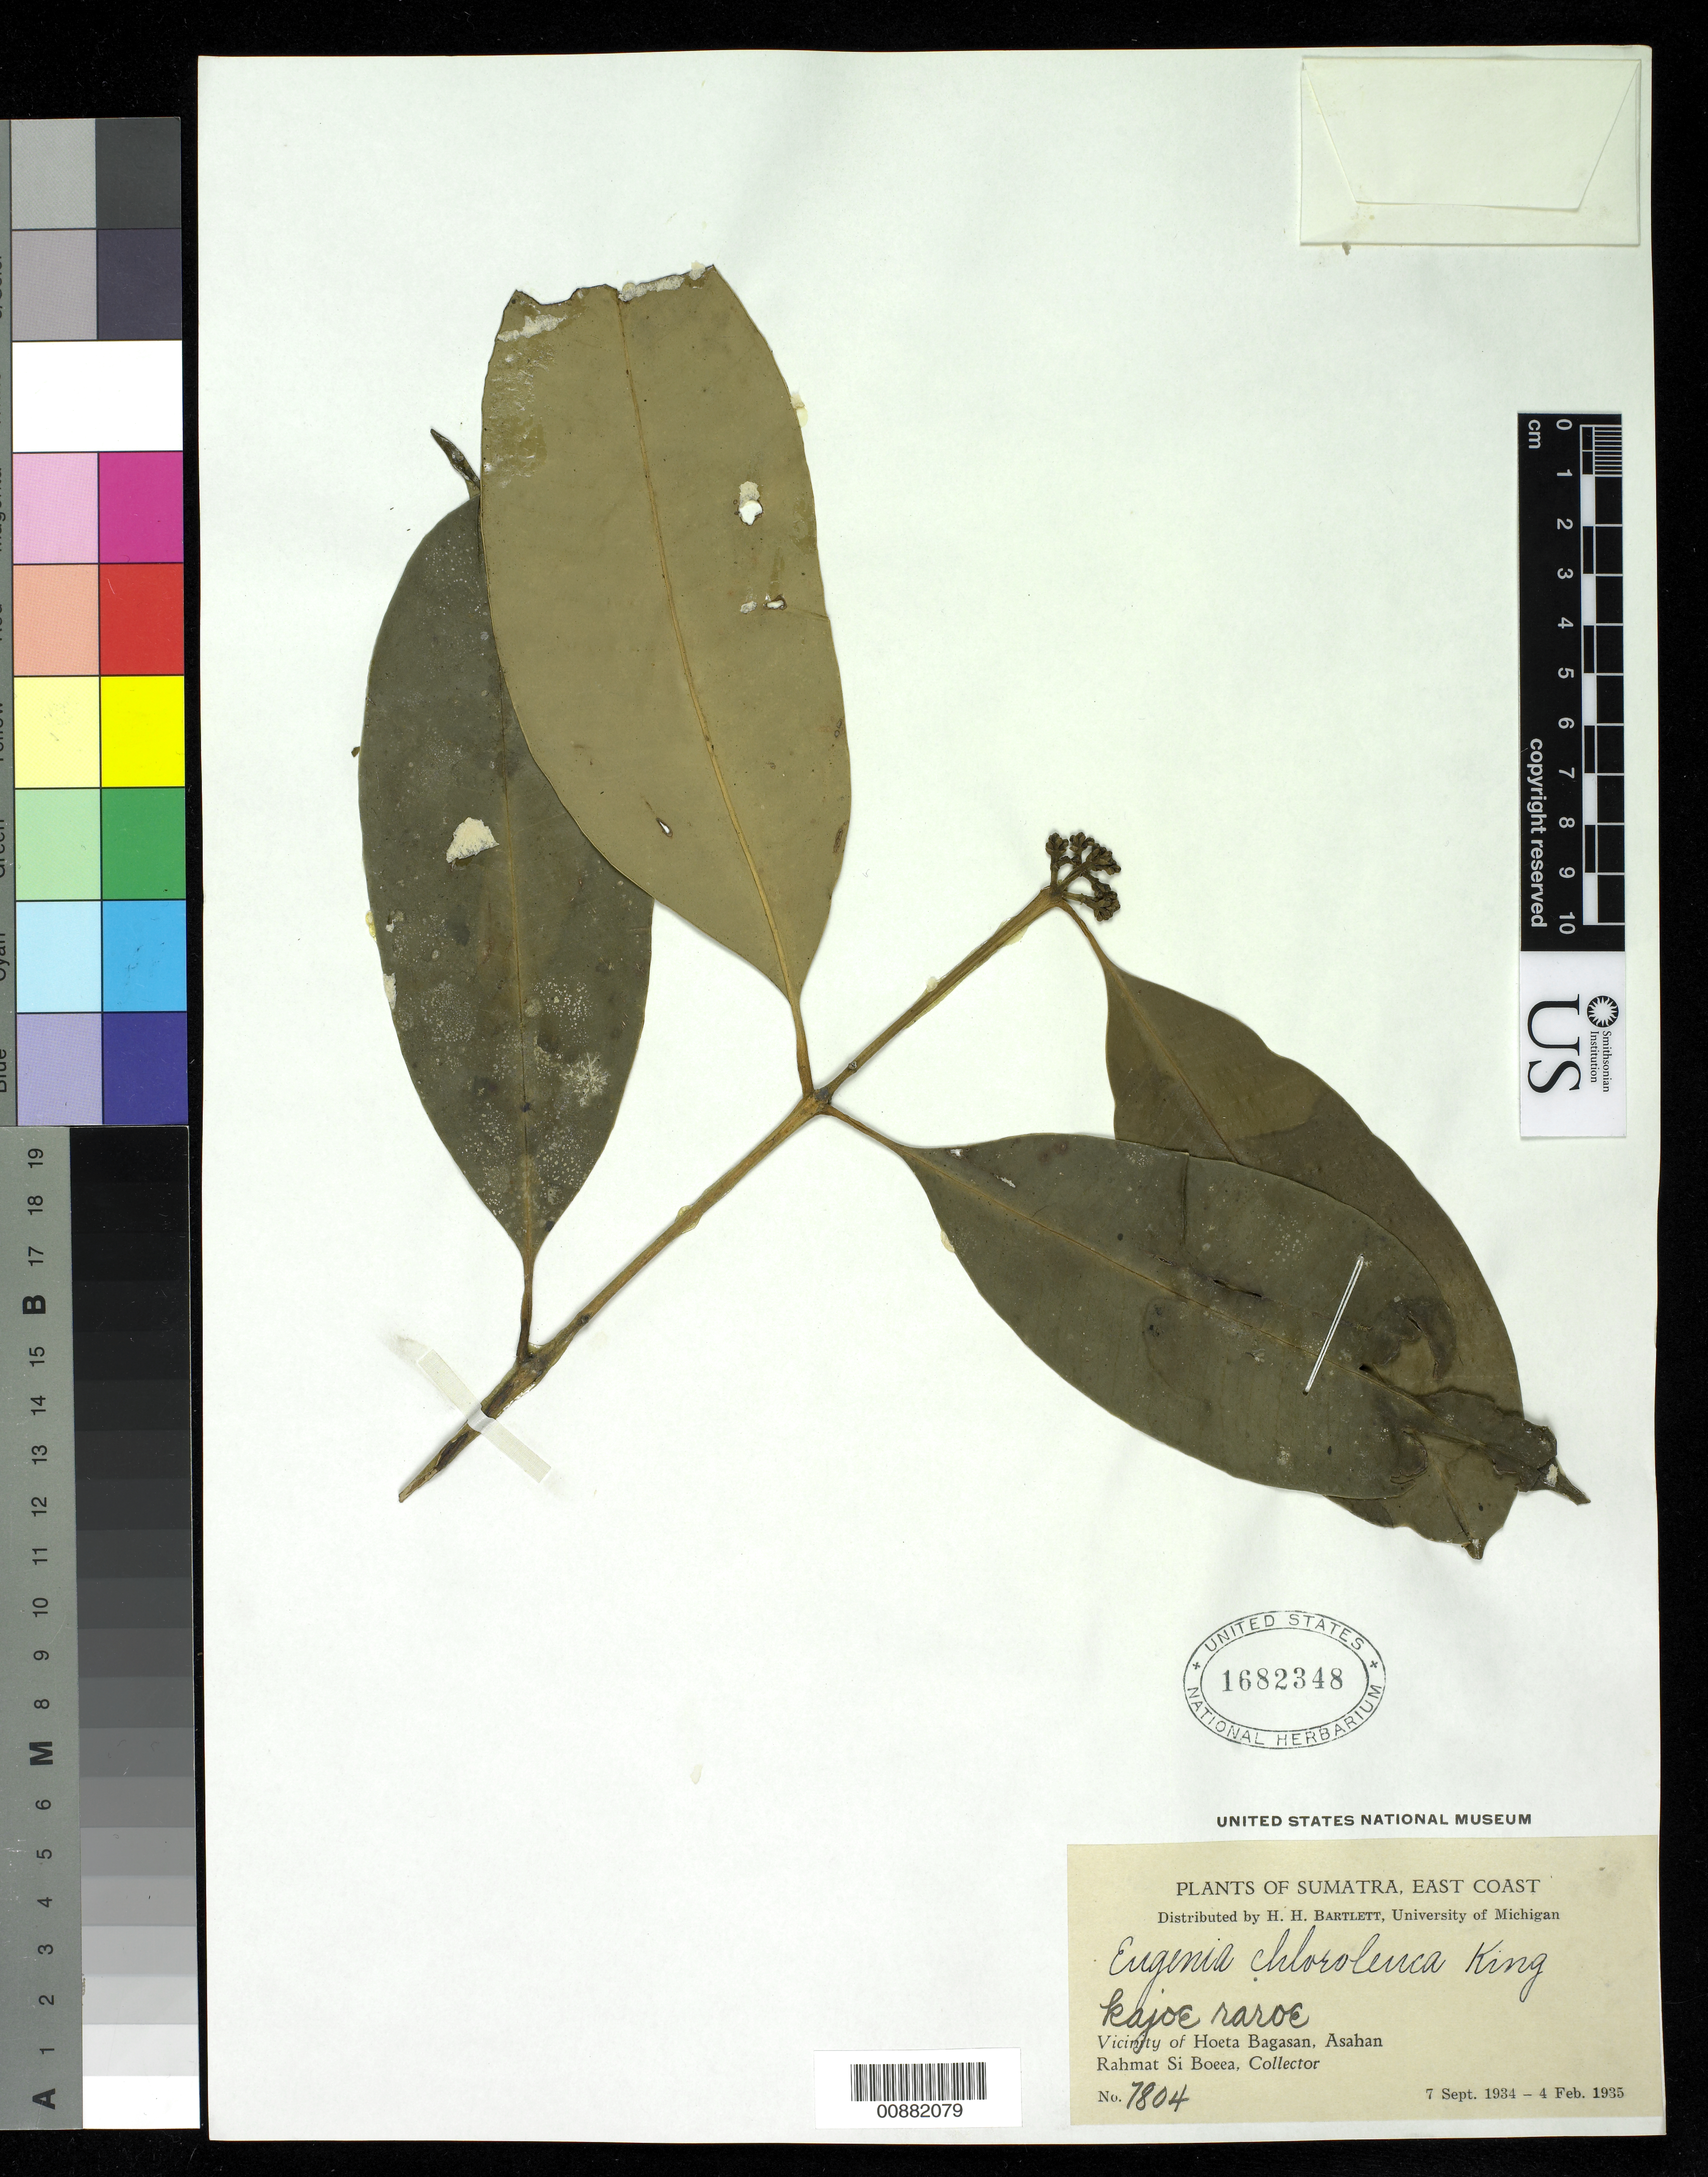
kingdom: Plantae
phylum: Tracheophyta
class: Magnoliopsida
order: Myrtales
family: Myrtaceae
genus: Syzygium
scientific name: Syzygium chloroleucum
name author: (King) Masam.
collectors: Rahmat Si Boeea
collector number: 7804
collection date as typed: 07 Sep 1934 to 04 Feb 1935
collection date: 1934-09-07/1935-02-04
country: Indonesia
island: Sumatra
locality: East coast; vicinity of Hoeta Bagasan, Asahan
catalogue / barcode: US 1682348